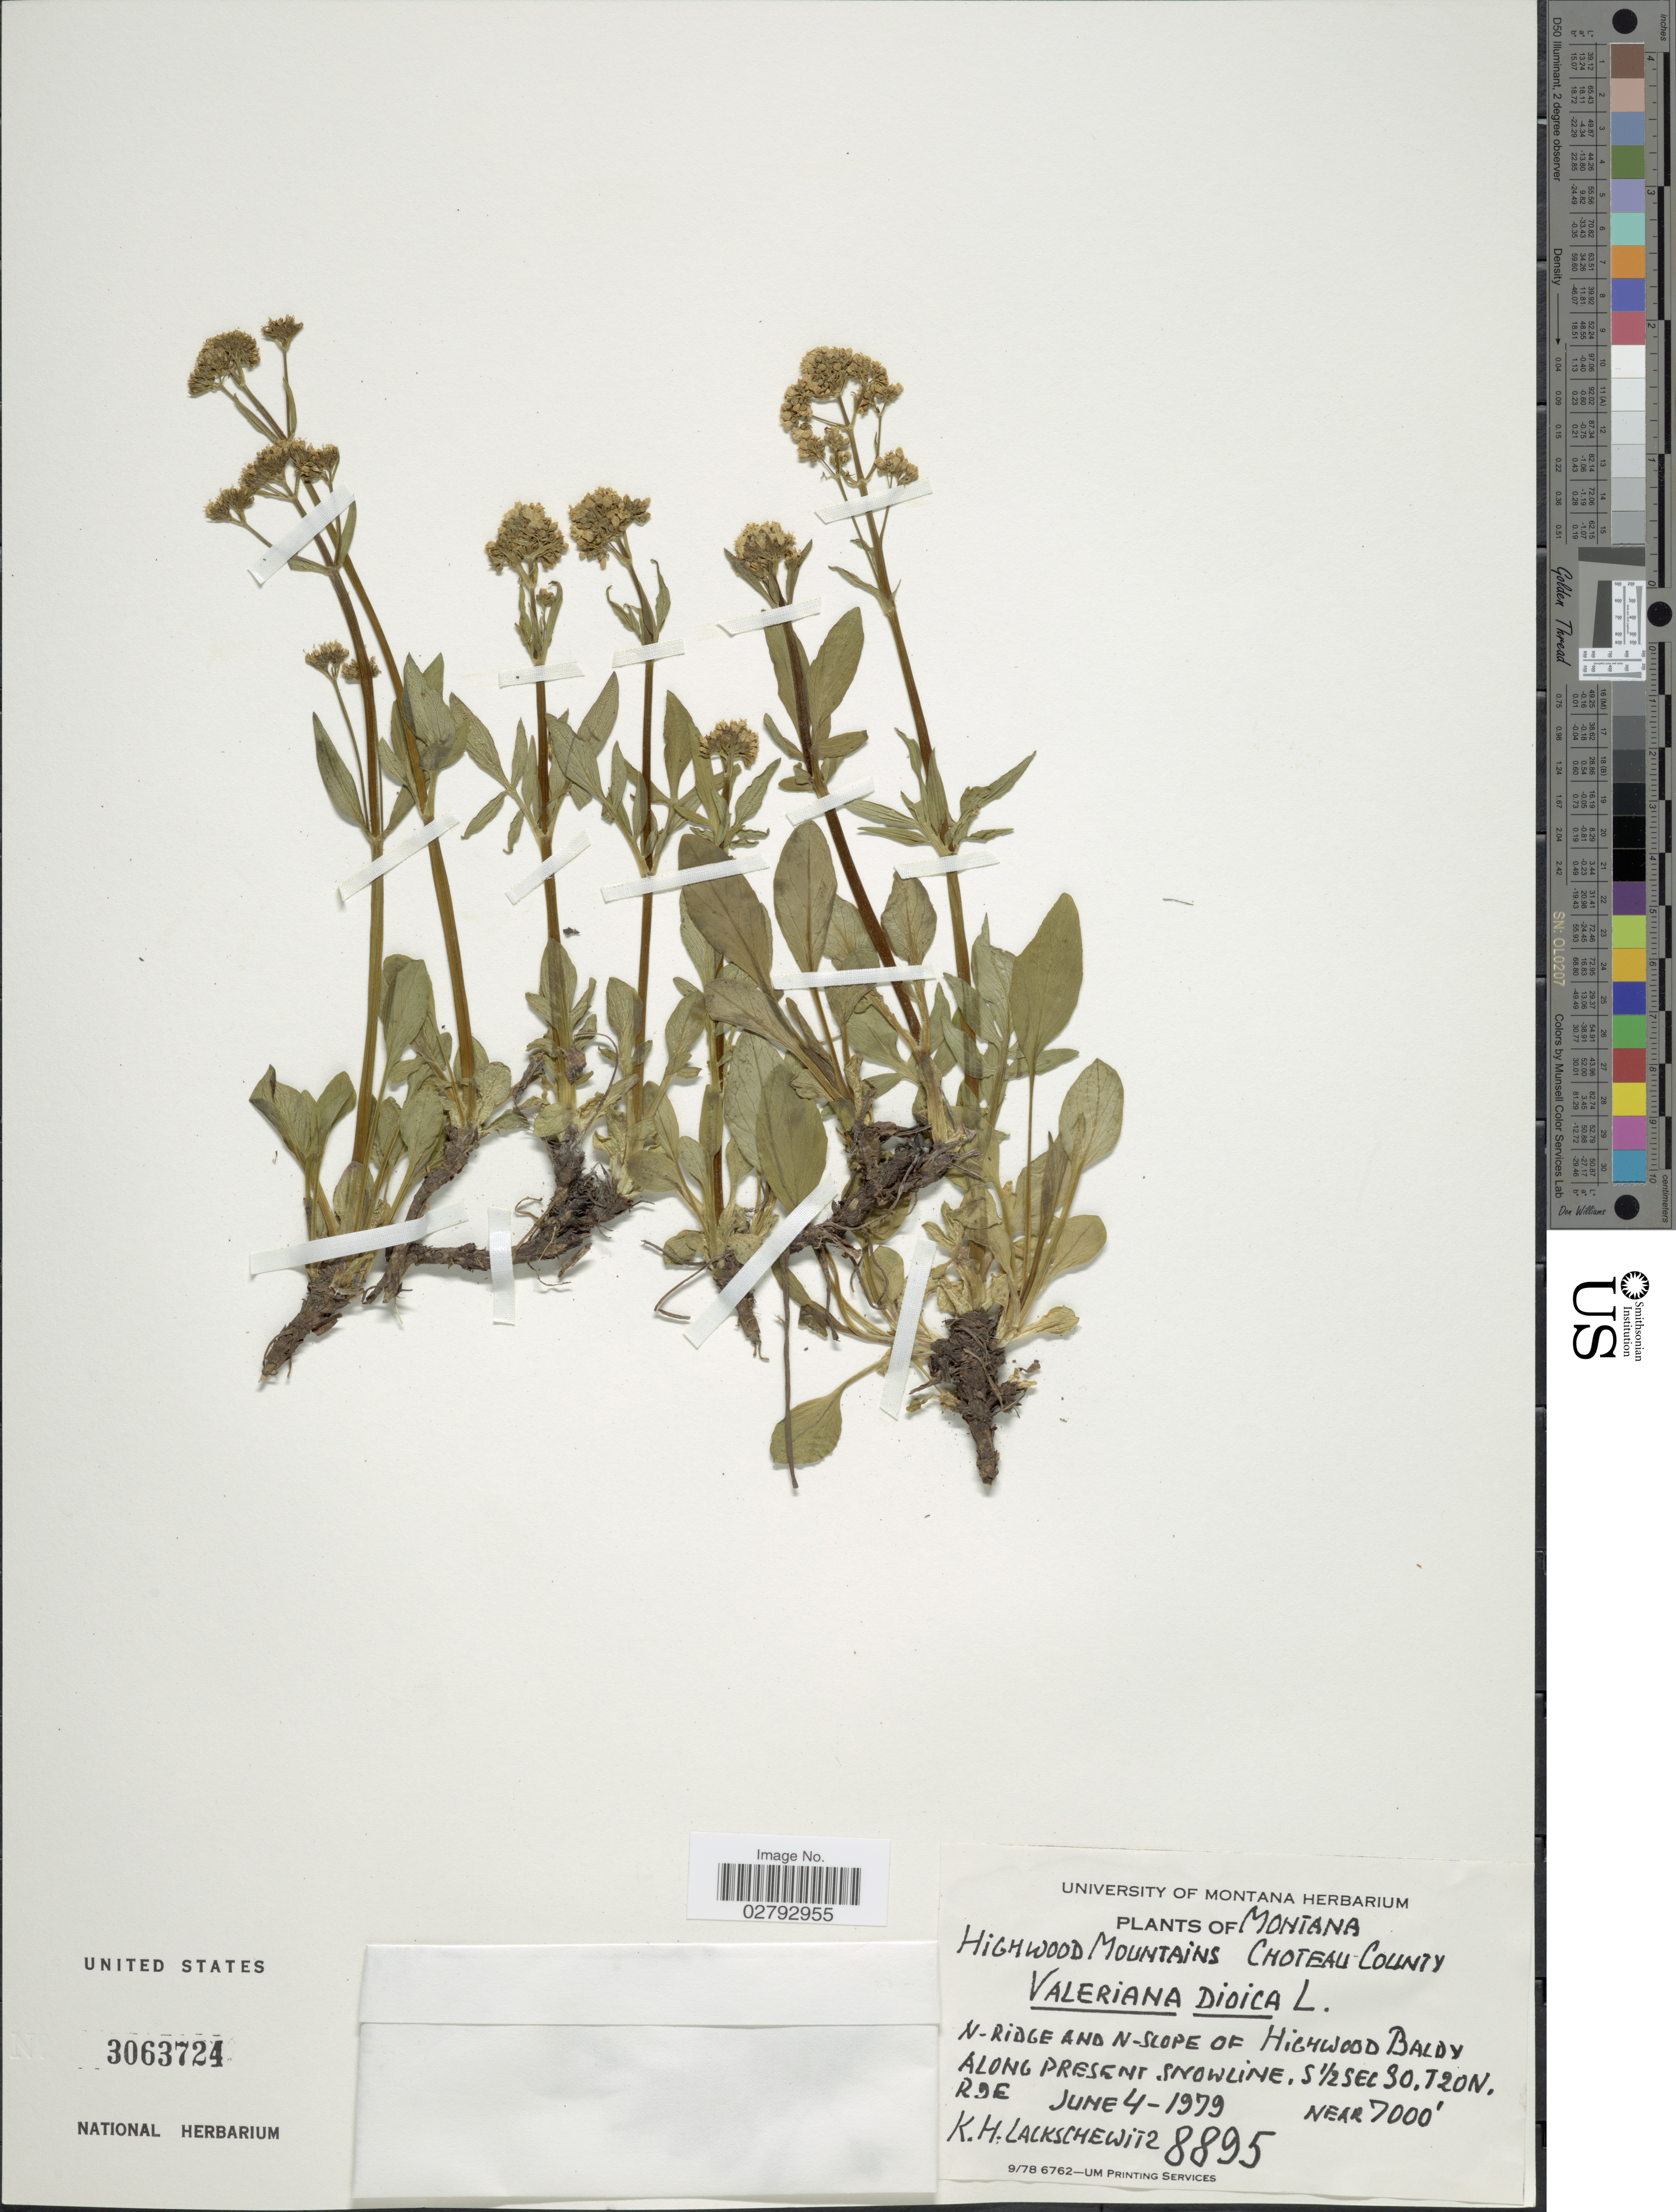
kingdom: Plantae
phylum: Tracheophyta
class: Magnoliopsida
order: Dipsacales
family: Caprifoliaceae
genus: Valeriana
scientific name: Valeriana dioica subsp. sylvatica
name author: (Sol. ex Richardson) F.G. Mey.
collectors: K. Lackschewitz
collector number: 8895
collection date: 1979-06-04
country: United States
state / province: Montana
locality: N. ridge and N. slope of Highwood Baldy along present snowline. 5½ sec 30.T20N. R9E.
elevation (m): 2134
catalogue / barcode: US 3063724